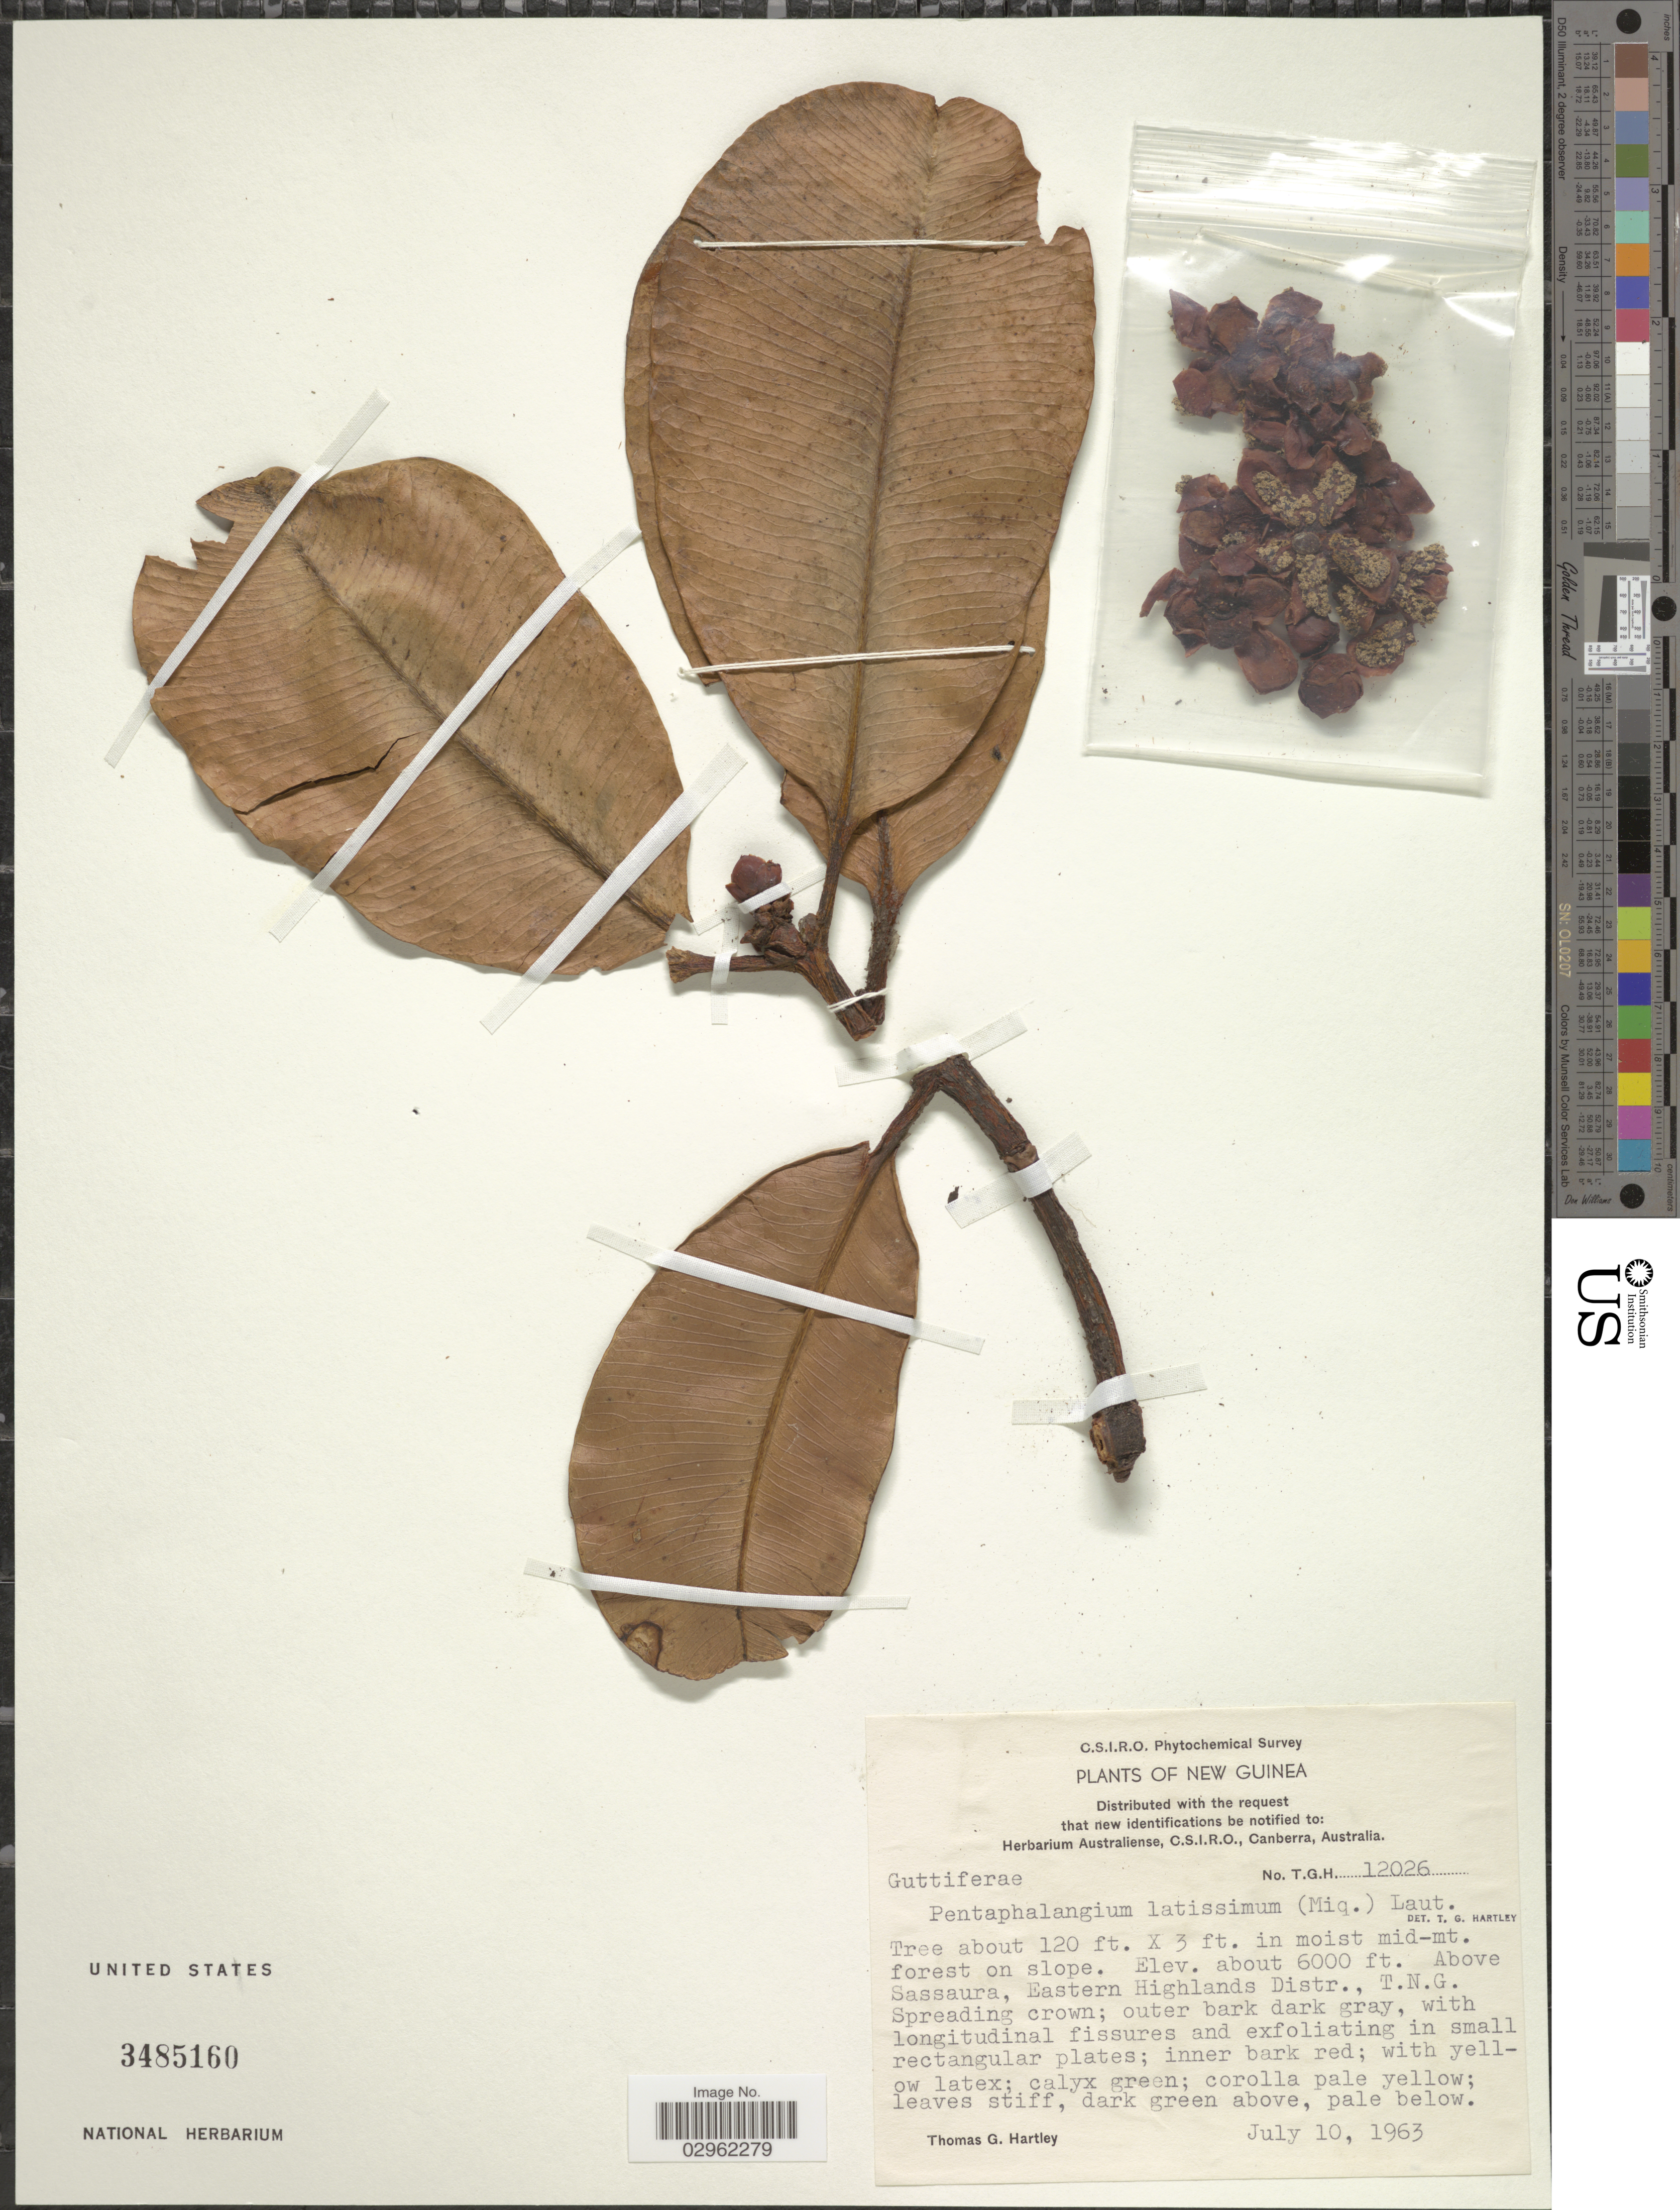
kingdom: Plantae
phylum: Tracheophyta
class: Magnoliopsida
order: Malpighiales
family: Clusiaceae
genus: Garcinia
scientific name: Garcinia latissima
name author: Miq.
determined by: Stevens, P. F.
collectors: T. G. Hartley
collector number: T.G.H.12026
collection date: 1963-07-10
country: Papua New Guinea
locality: New Guinea. Above Sassaura, Eastern Highlands Distr., T.N.G.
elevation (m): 1829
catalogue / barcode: US 3485160